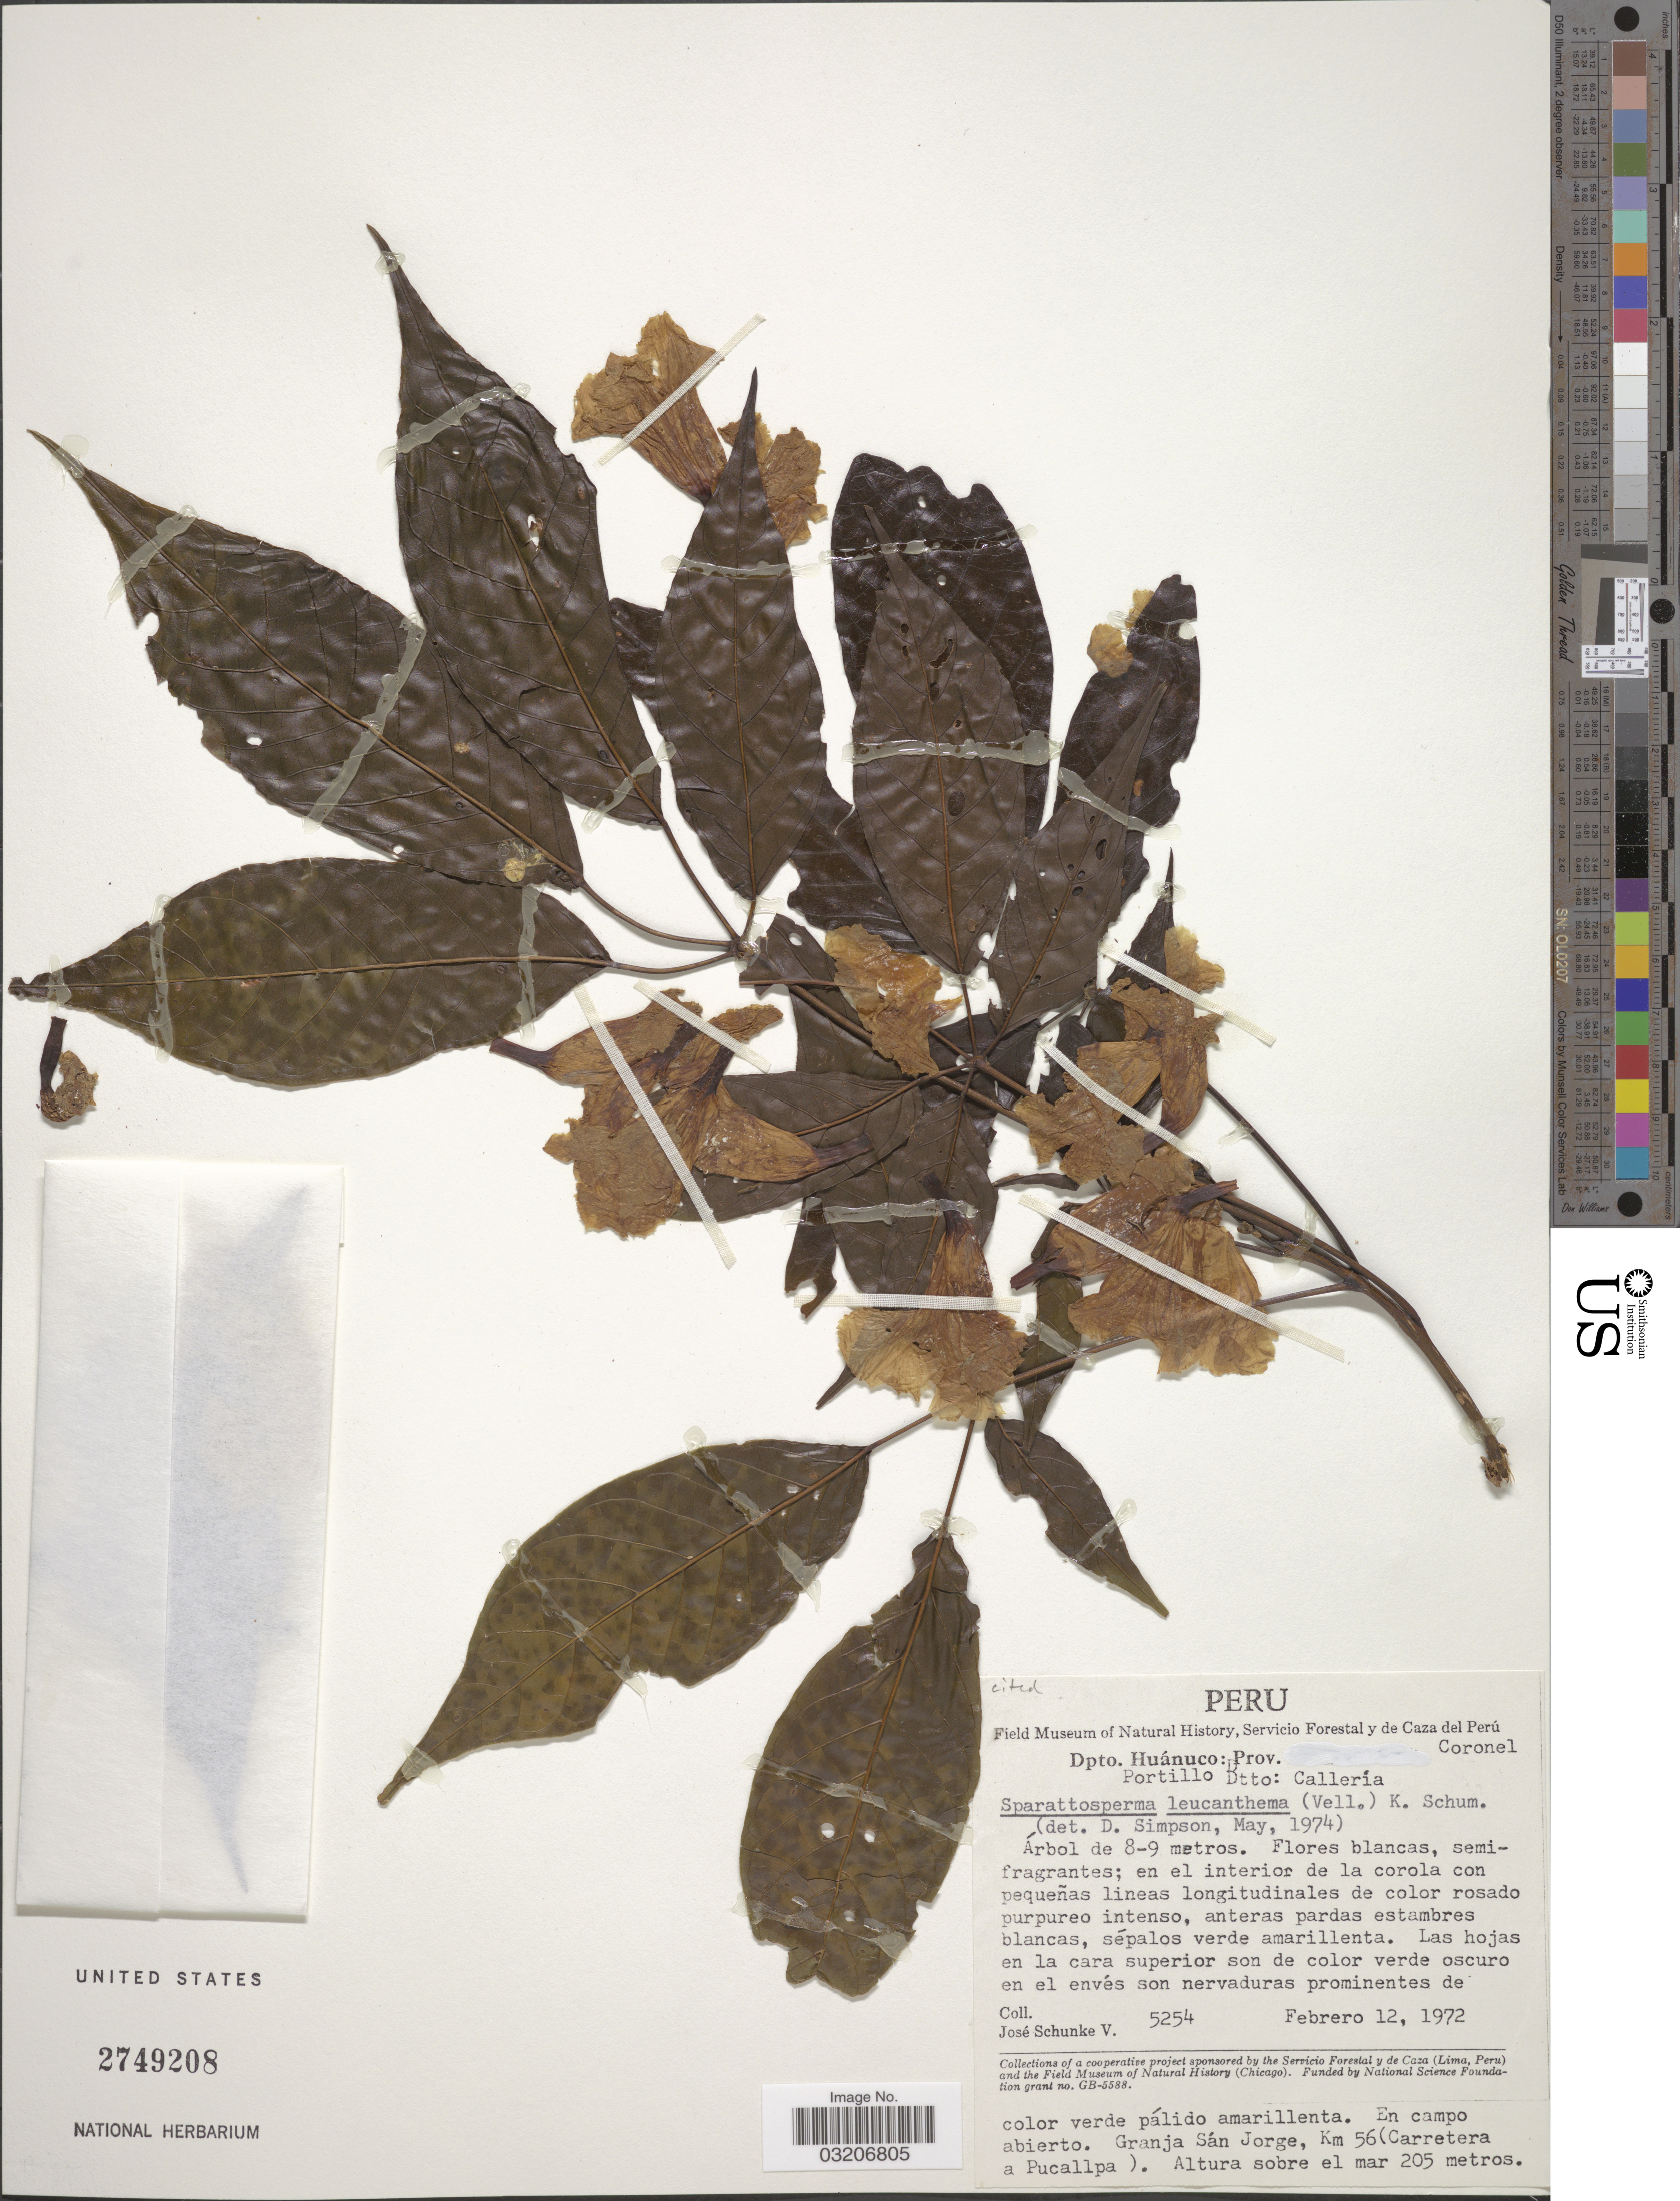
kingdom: Plantae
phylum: Tracheophyta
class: Magnoliopsida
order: Lamiales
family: Bignoniaceae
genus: Sparattosperma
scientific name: Sparattosperma leucanthum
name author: (Vell.) K. Schum.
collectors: J. Schunke Vigo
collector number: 5254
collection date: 1972-02-12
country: Peru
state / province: Huánuco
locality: Dpto. Huánuco: Prov. Coronel. Portillo. Dtto: Callería. En campo abierto. Granja Sán Jorge, Km 56(Carretera a Pucallpa).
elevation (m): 205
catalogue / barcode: US 2749208